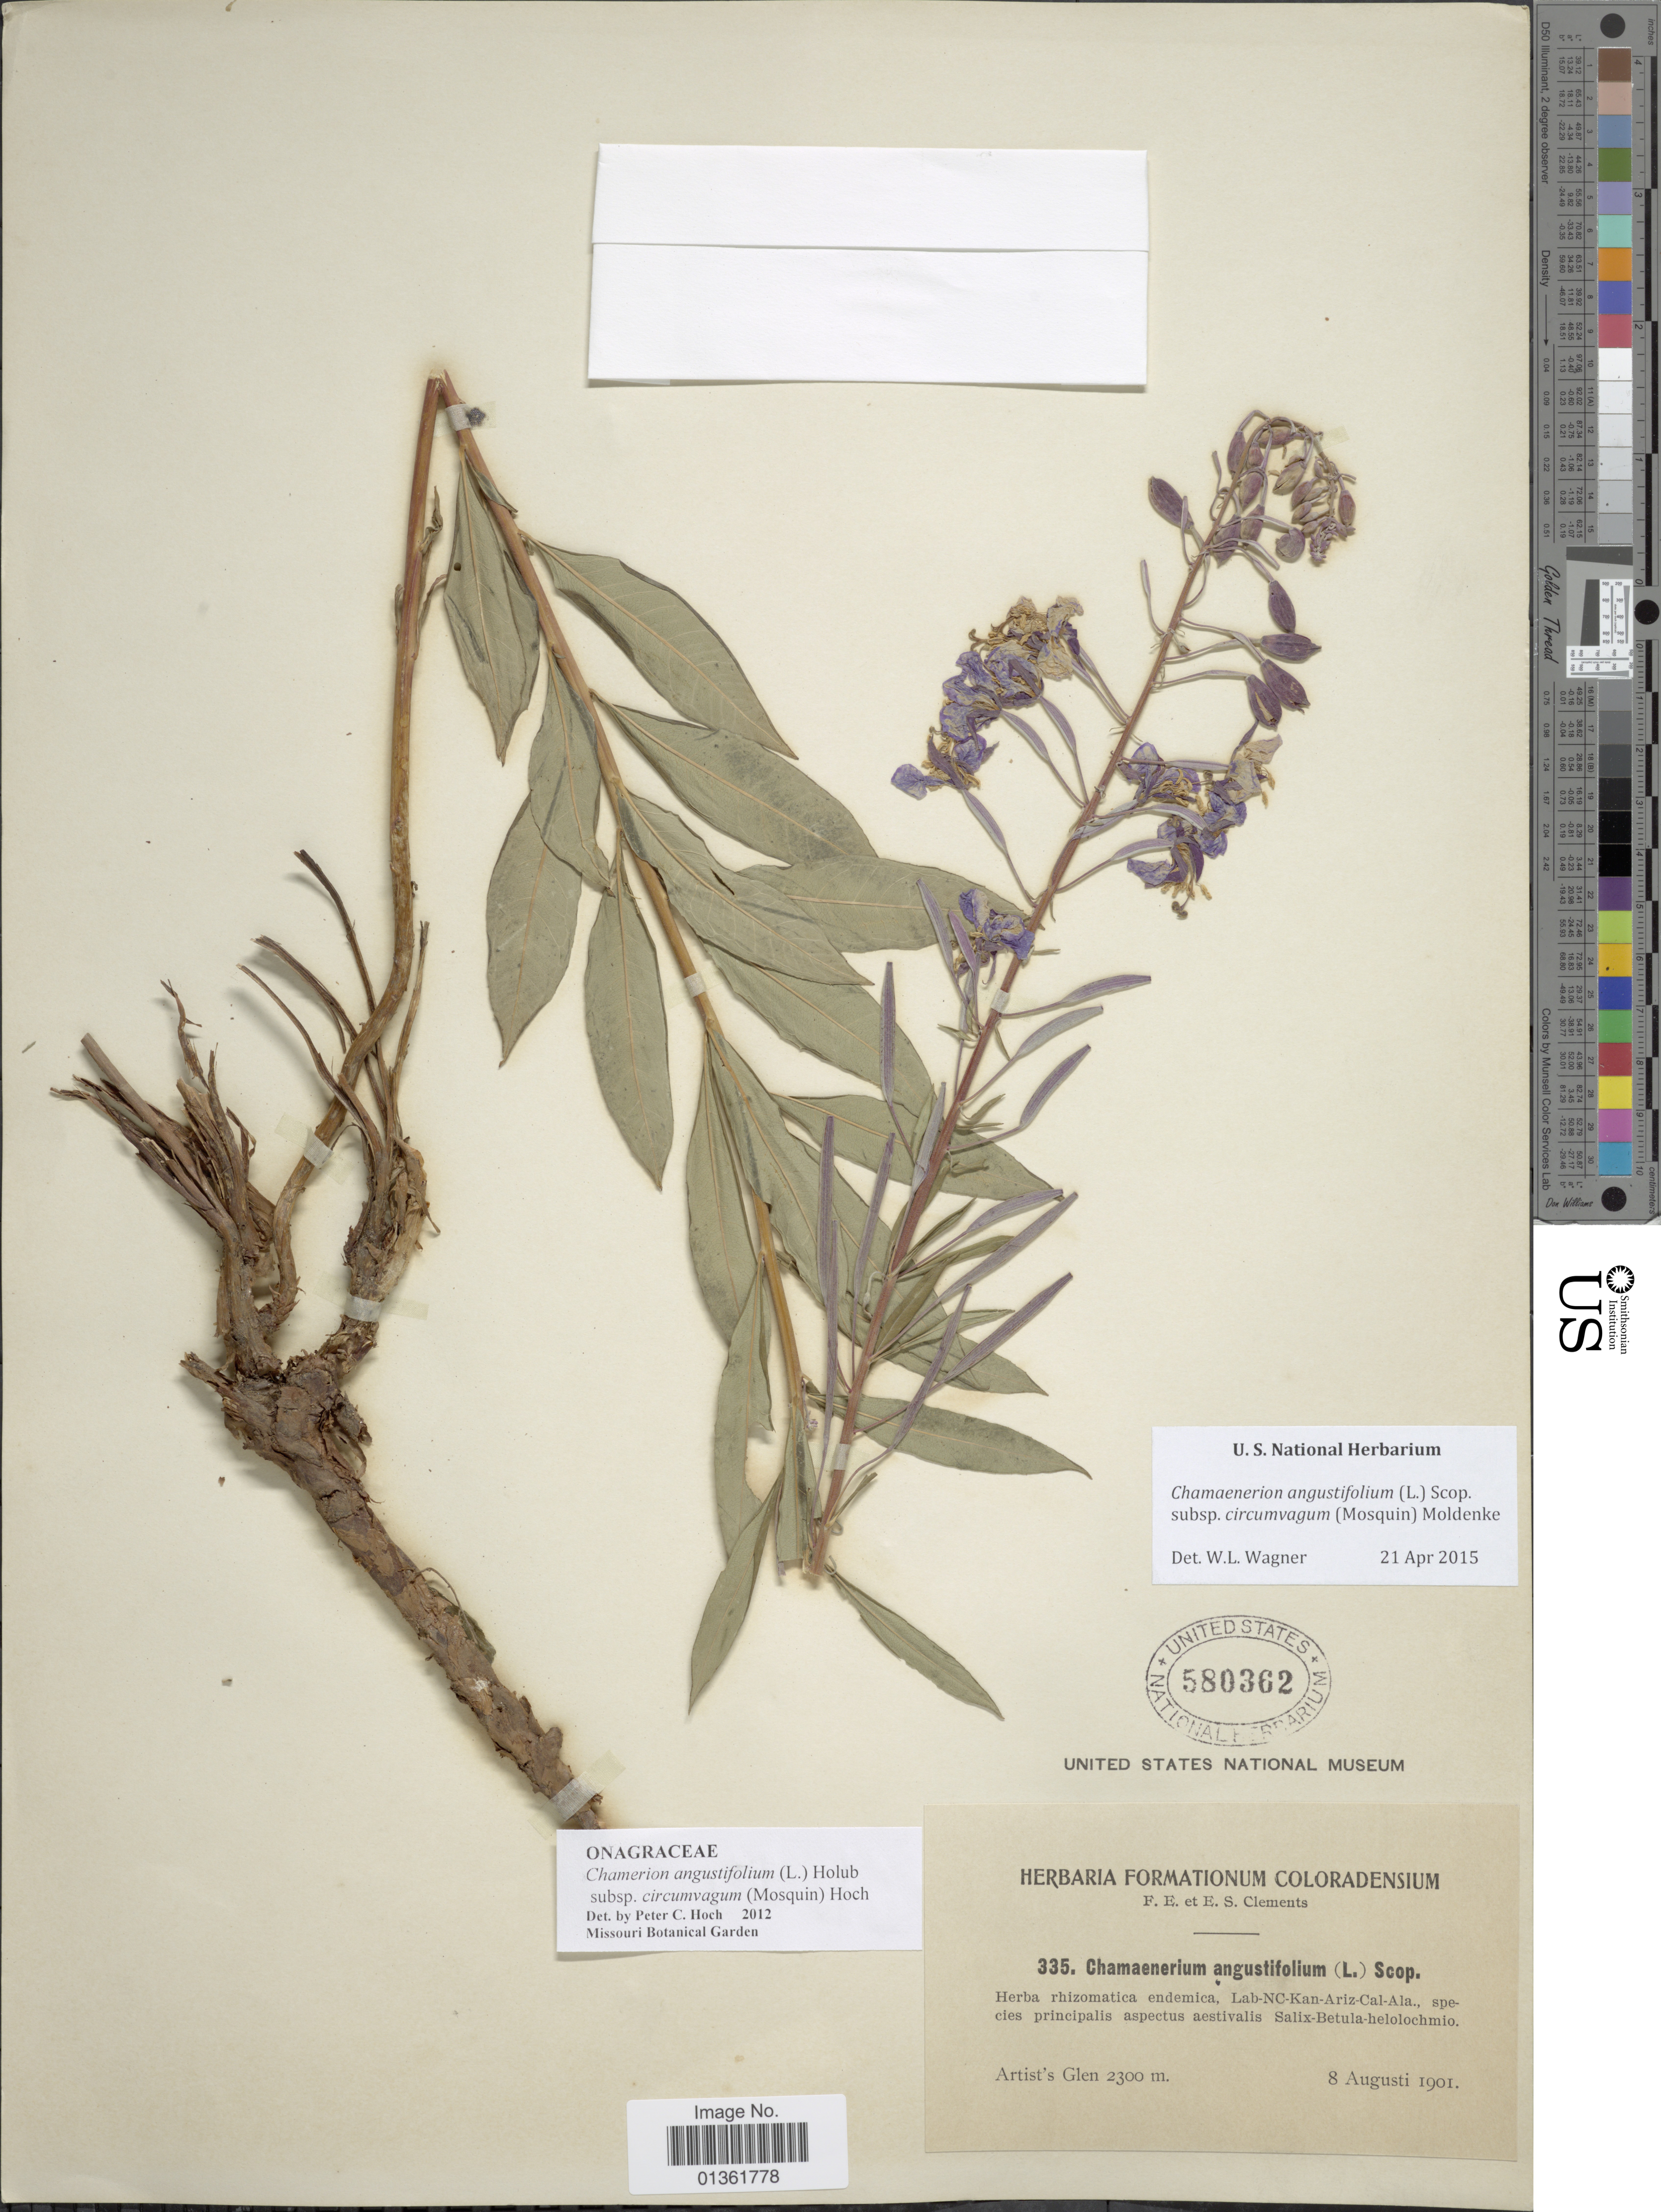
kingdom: Plantae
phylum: Tracheophyta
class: Magnoliopsida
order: Myrtales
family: Onagraceae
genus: Chamaenerion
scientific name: Chamaenerion angustifolium subsp. circumvagum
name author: (Mosquin) Moldenke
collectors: F. E. Clements & E. S. Clements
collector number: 335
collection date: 1901-08-08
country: United States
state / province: Colorado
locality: Artist's Glen.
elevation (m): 2300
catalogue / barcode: US 580362